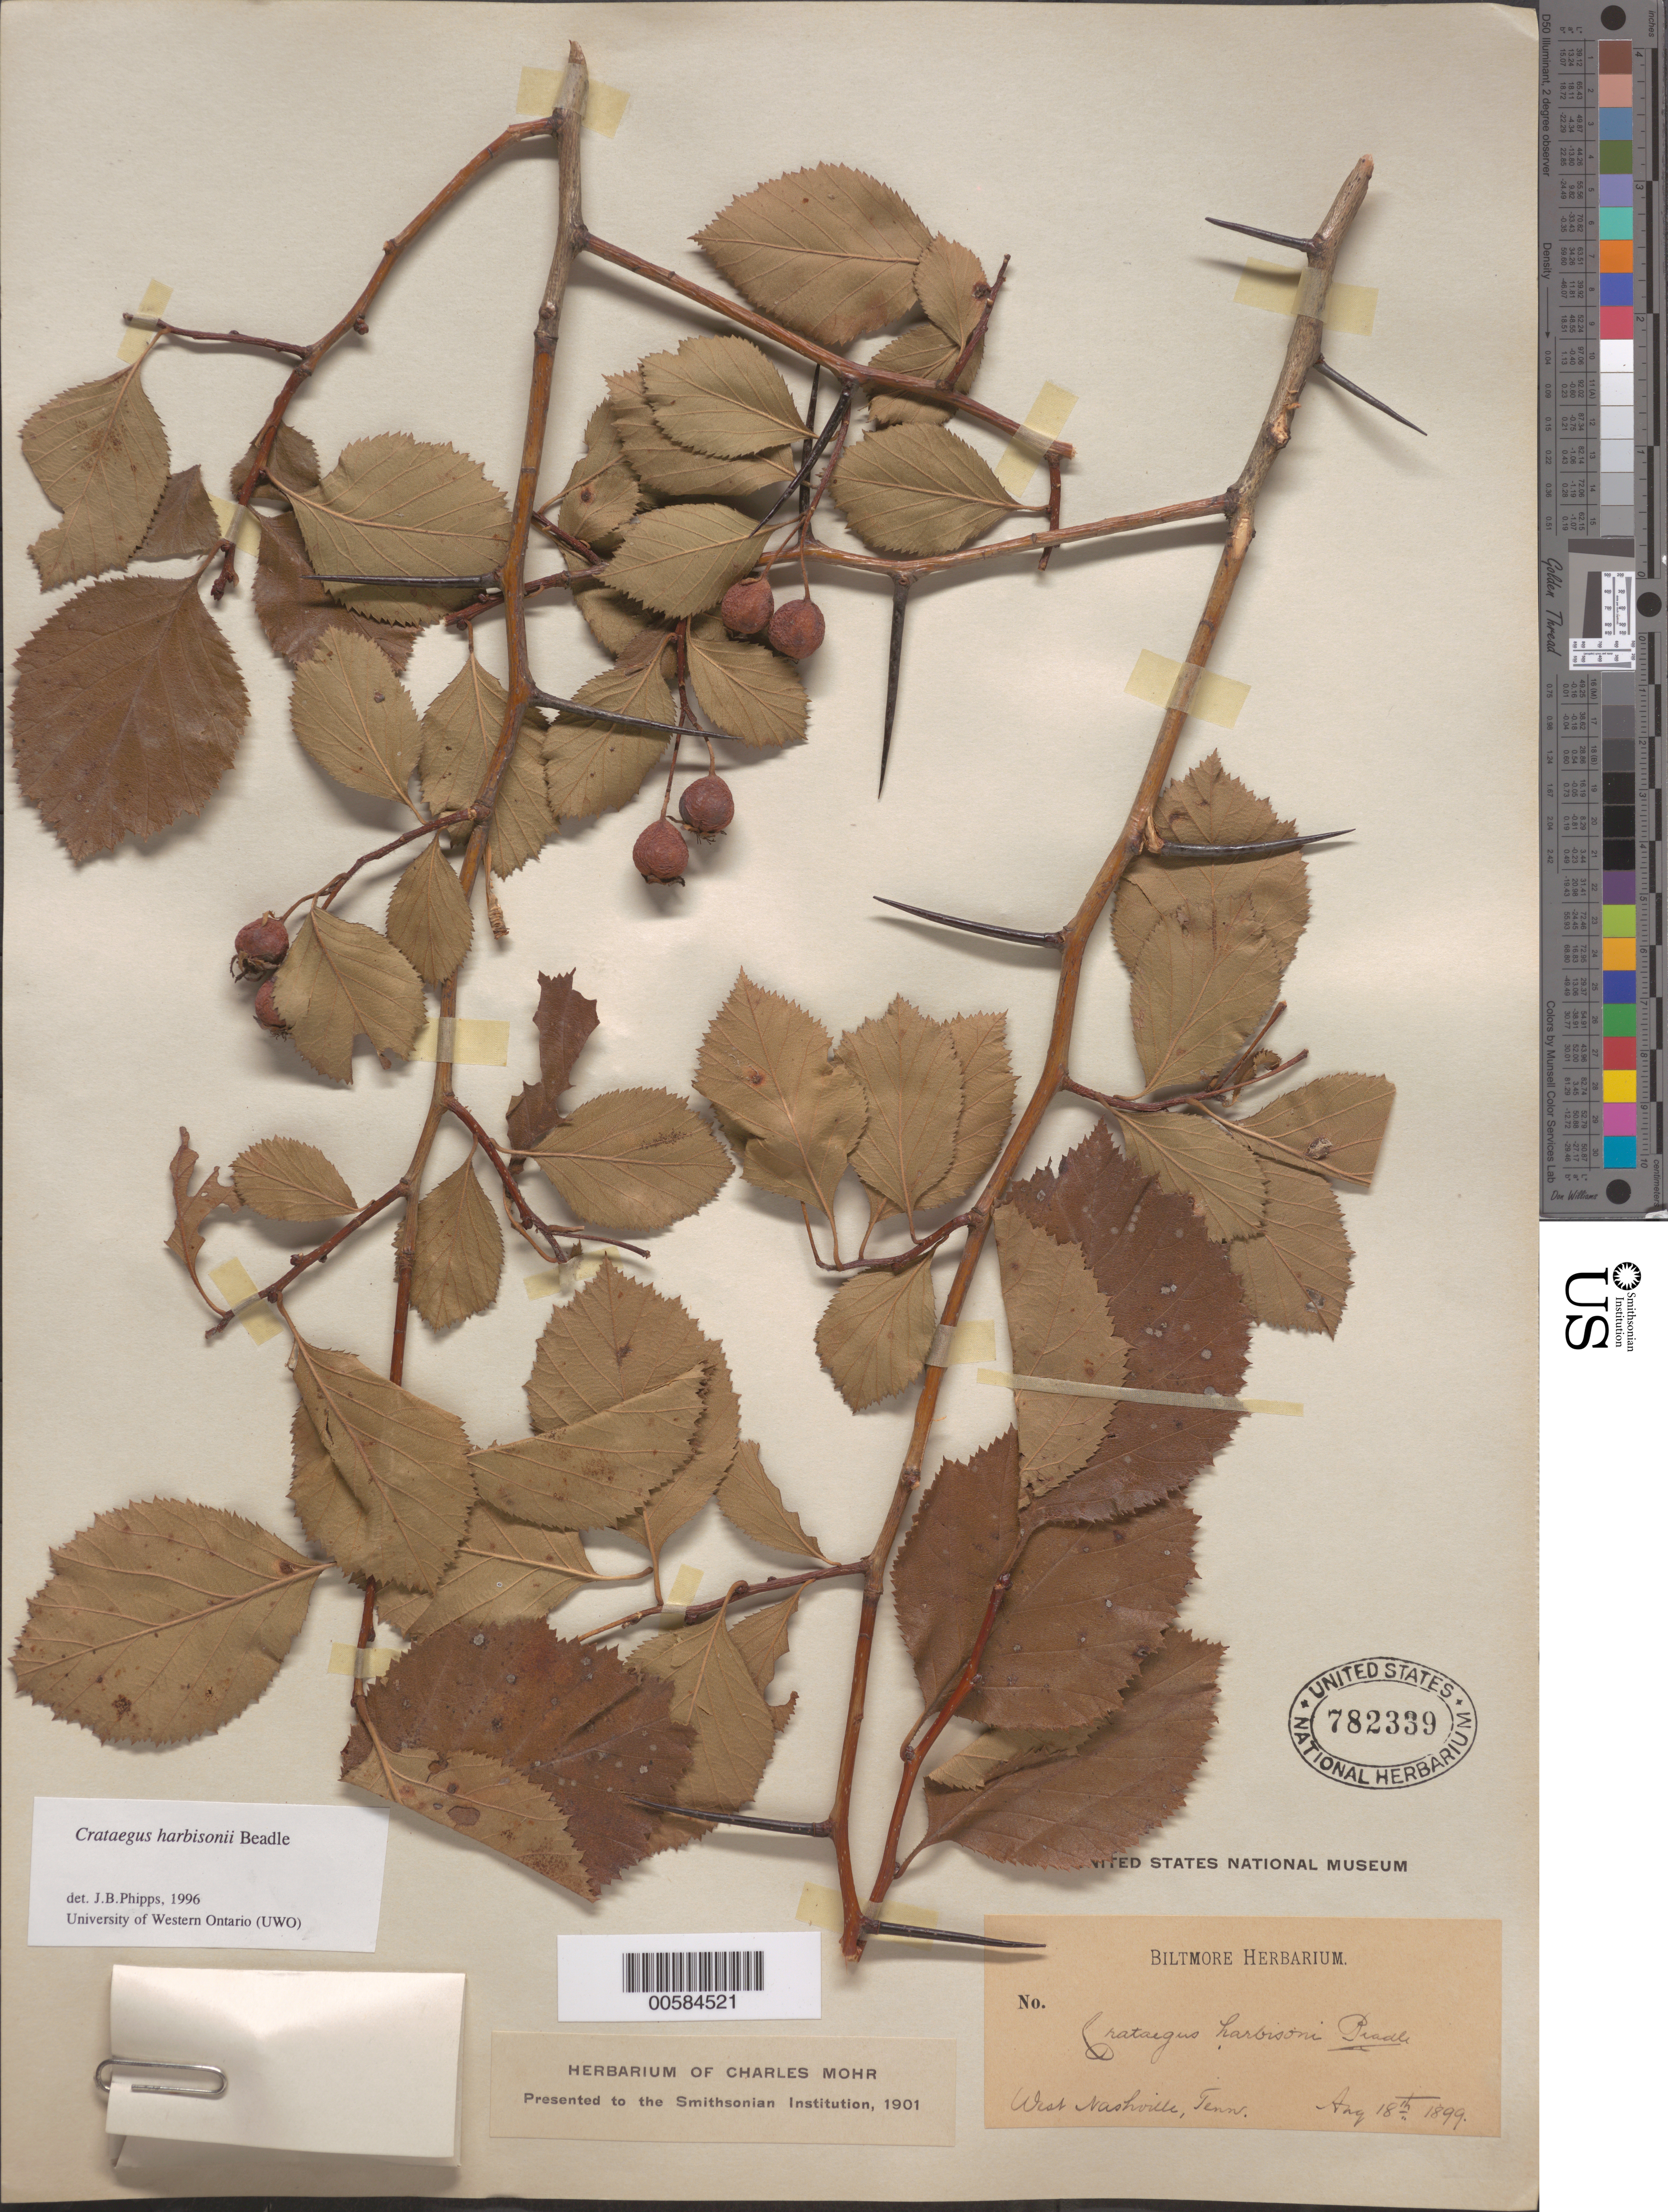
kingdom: Plantae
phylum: Tracheophyta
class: Magnoliopsida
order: Rosales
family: Rosaceae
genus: Crataegus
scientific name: Crataegus harbisoni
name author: Beadle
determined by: Phipps, James B., (UWO), University of Western Ontario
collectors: ex herb. Biltmore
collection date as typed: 18 Aug 1899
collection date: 1899-08-18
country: United States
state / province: Tennessee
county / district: Davidson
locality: West Nashville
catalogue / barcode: US 782339